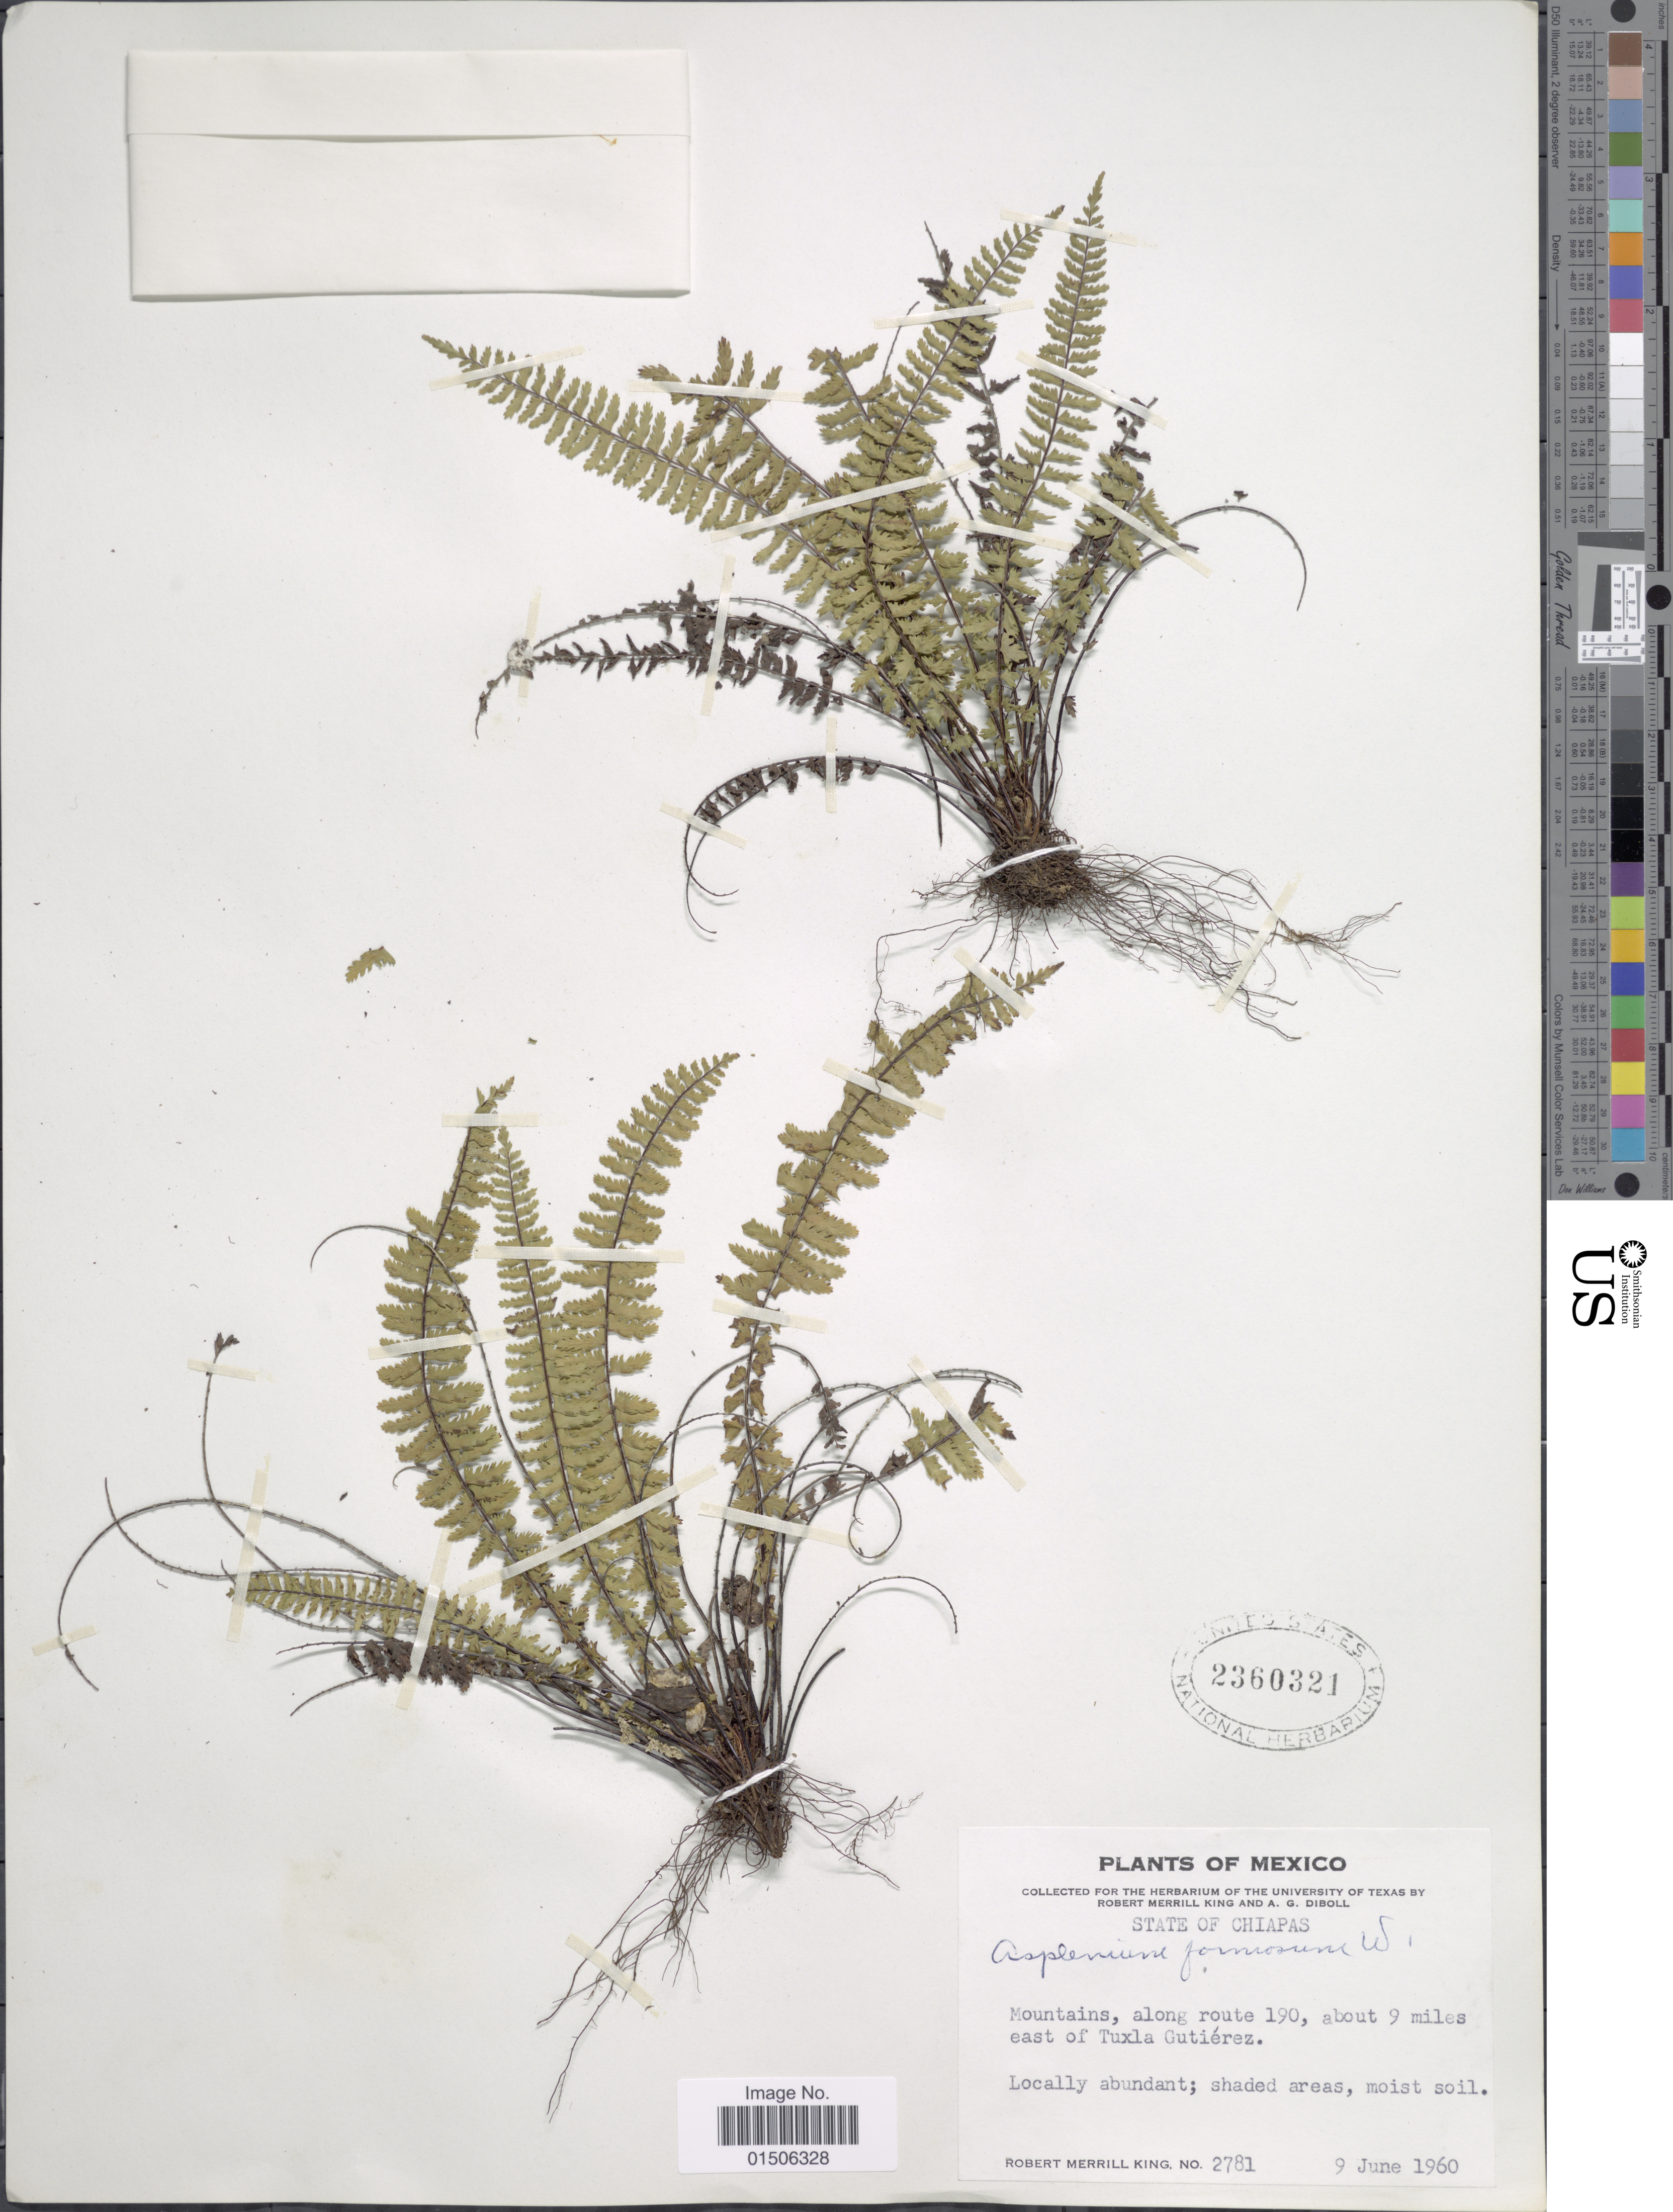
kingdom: Plantae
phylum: Tracheophyta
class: Polypodiopsida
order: Polypodiales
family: Aspleniaceae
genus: Asplenium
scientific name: Asplenium formosum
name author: Willd.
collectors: R. M. King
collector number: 2781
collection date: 1960-06-09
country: Mexico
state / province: Chiapas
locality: Mountains, along route 190, about 9 miles east of Tuxtla Gutiérez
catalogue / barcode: US 2360321